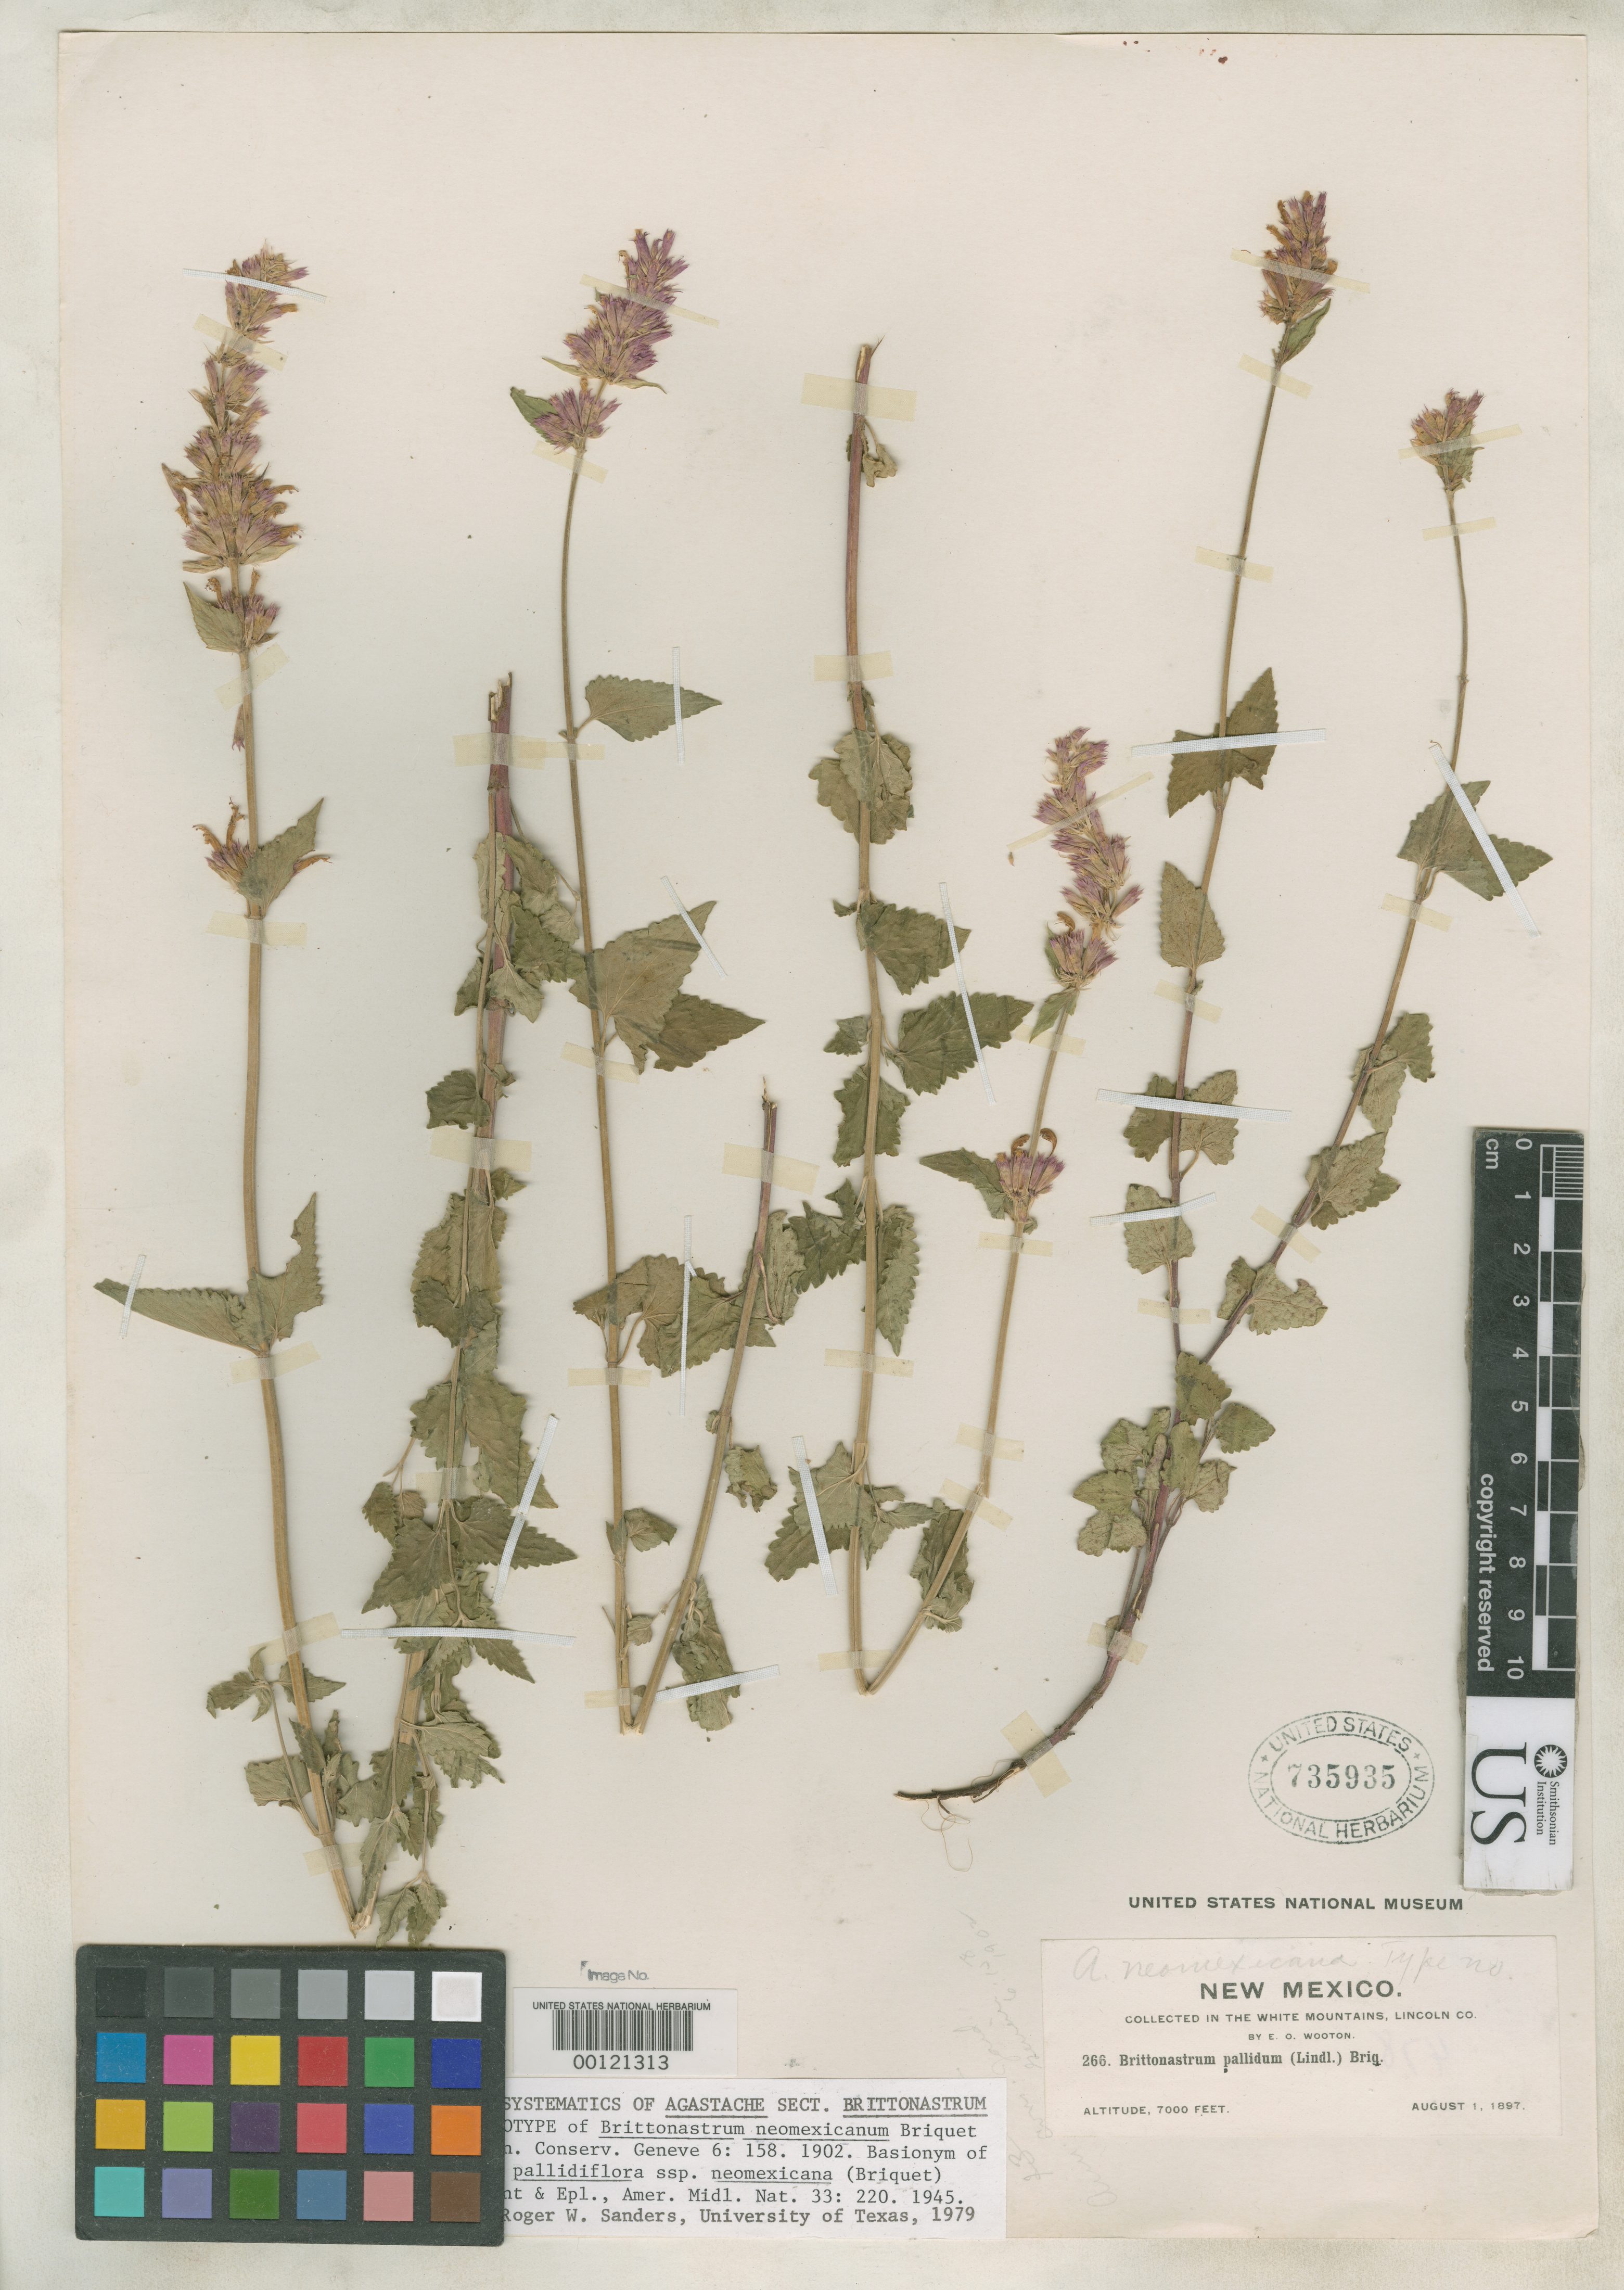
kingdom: Plantae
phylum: Tracheophyta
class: Magnoliopsida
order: Lamiales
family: Lamiaceae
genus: Brittonastrum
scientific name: Brittonastrum neomexicanum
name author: Briq.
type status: Isotype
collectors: E. O. Wooton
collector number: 266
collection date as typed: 01 Aug 1897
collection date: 1897-08-01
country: United States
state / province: New Mexico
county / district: Lincoln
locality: White Mts., alt. 7000 ft.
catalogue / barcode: US 735935